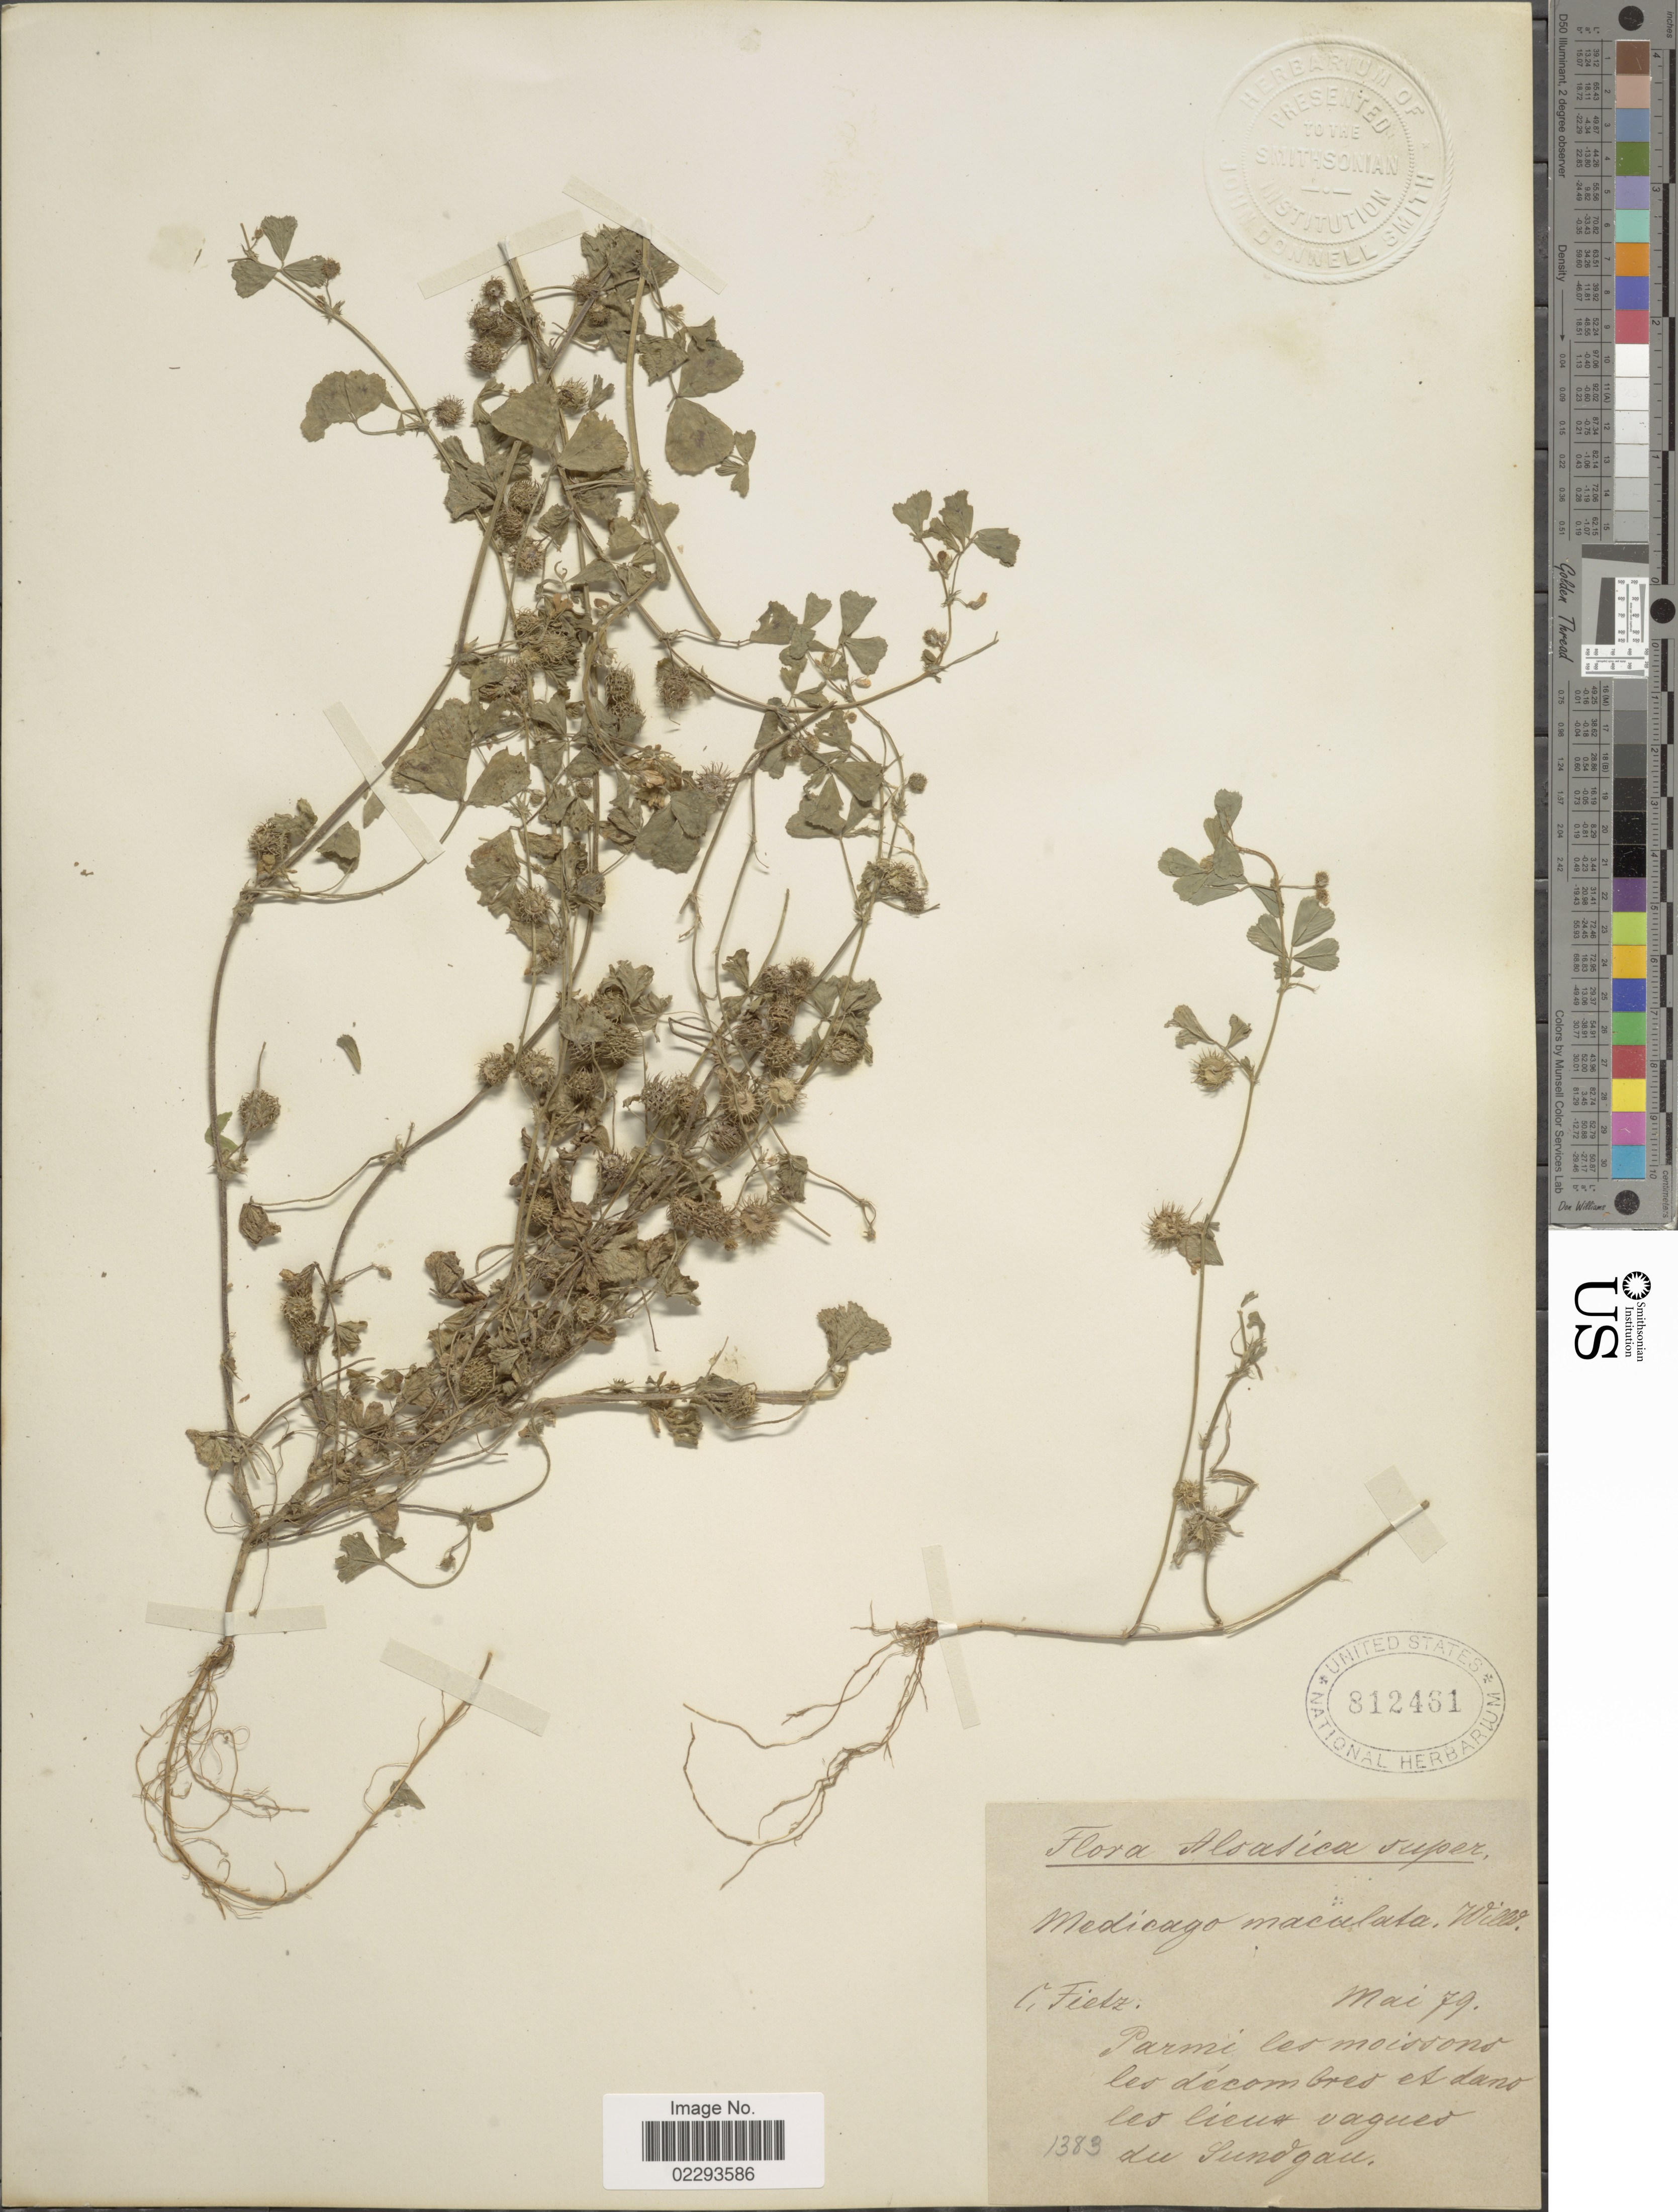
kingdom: Plantae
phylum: Tracheophyta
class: Magnoliopsida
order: Fabales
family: Fabaceae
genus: Medicago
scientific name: Medicago maculata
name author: Hook. & Arn.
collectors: C. Fietz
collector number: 1383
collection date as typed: Transcribed d/m/y: /5/79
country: France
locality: Alvotica super, parmi les moisono les decombres et dano les liew vagues du Sundgau [interpreted]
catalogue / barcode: US 812461